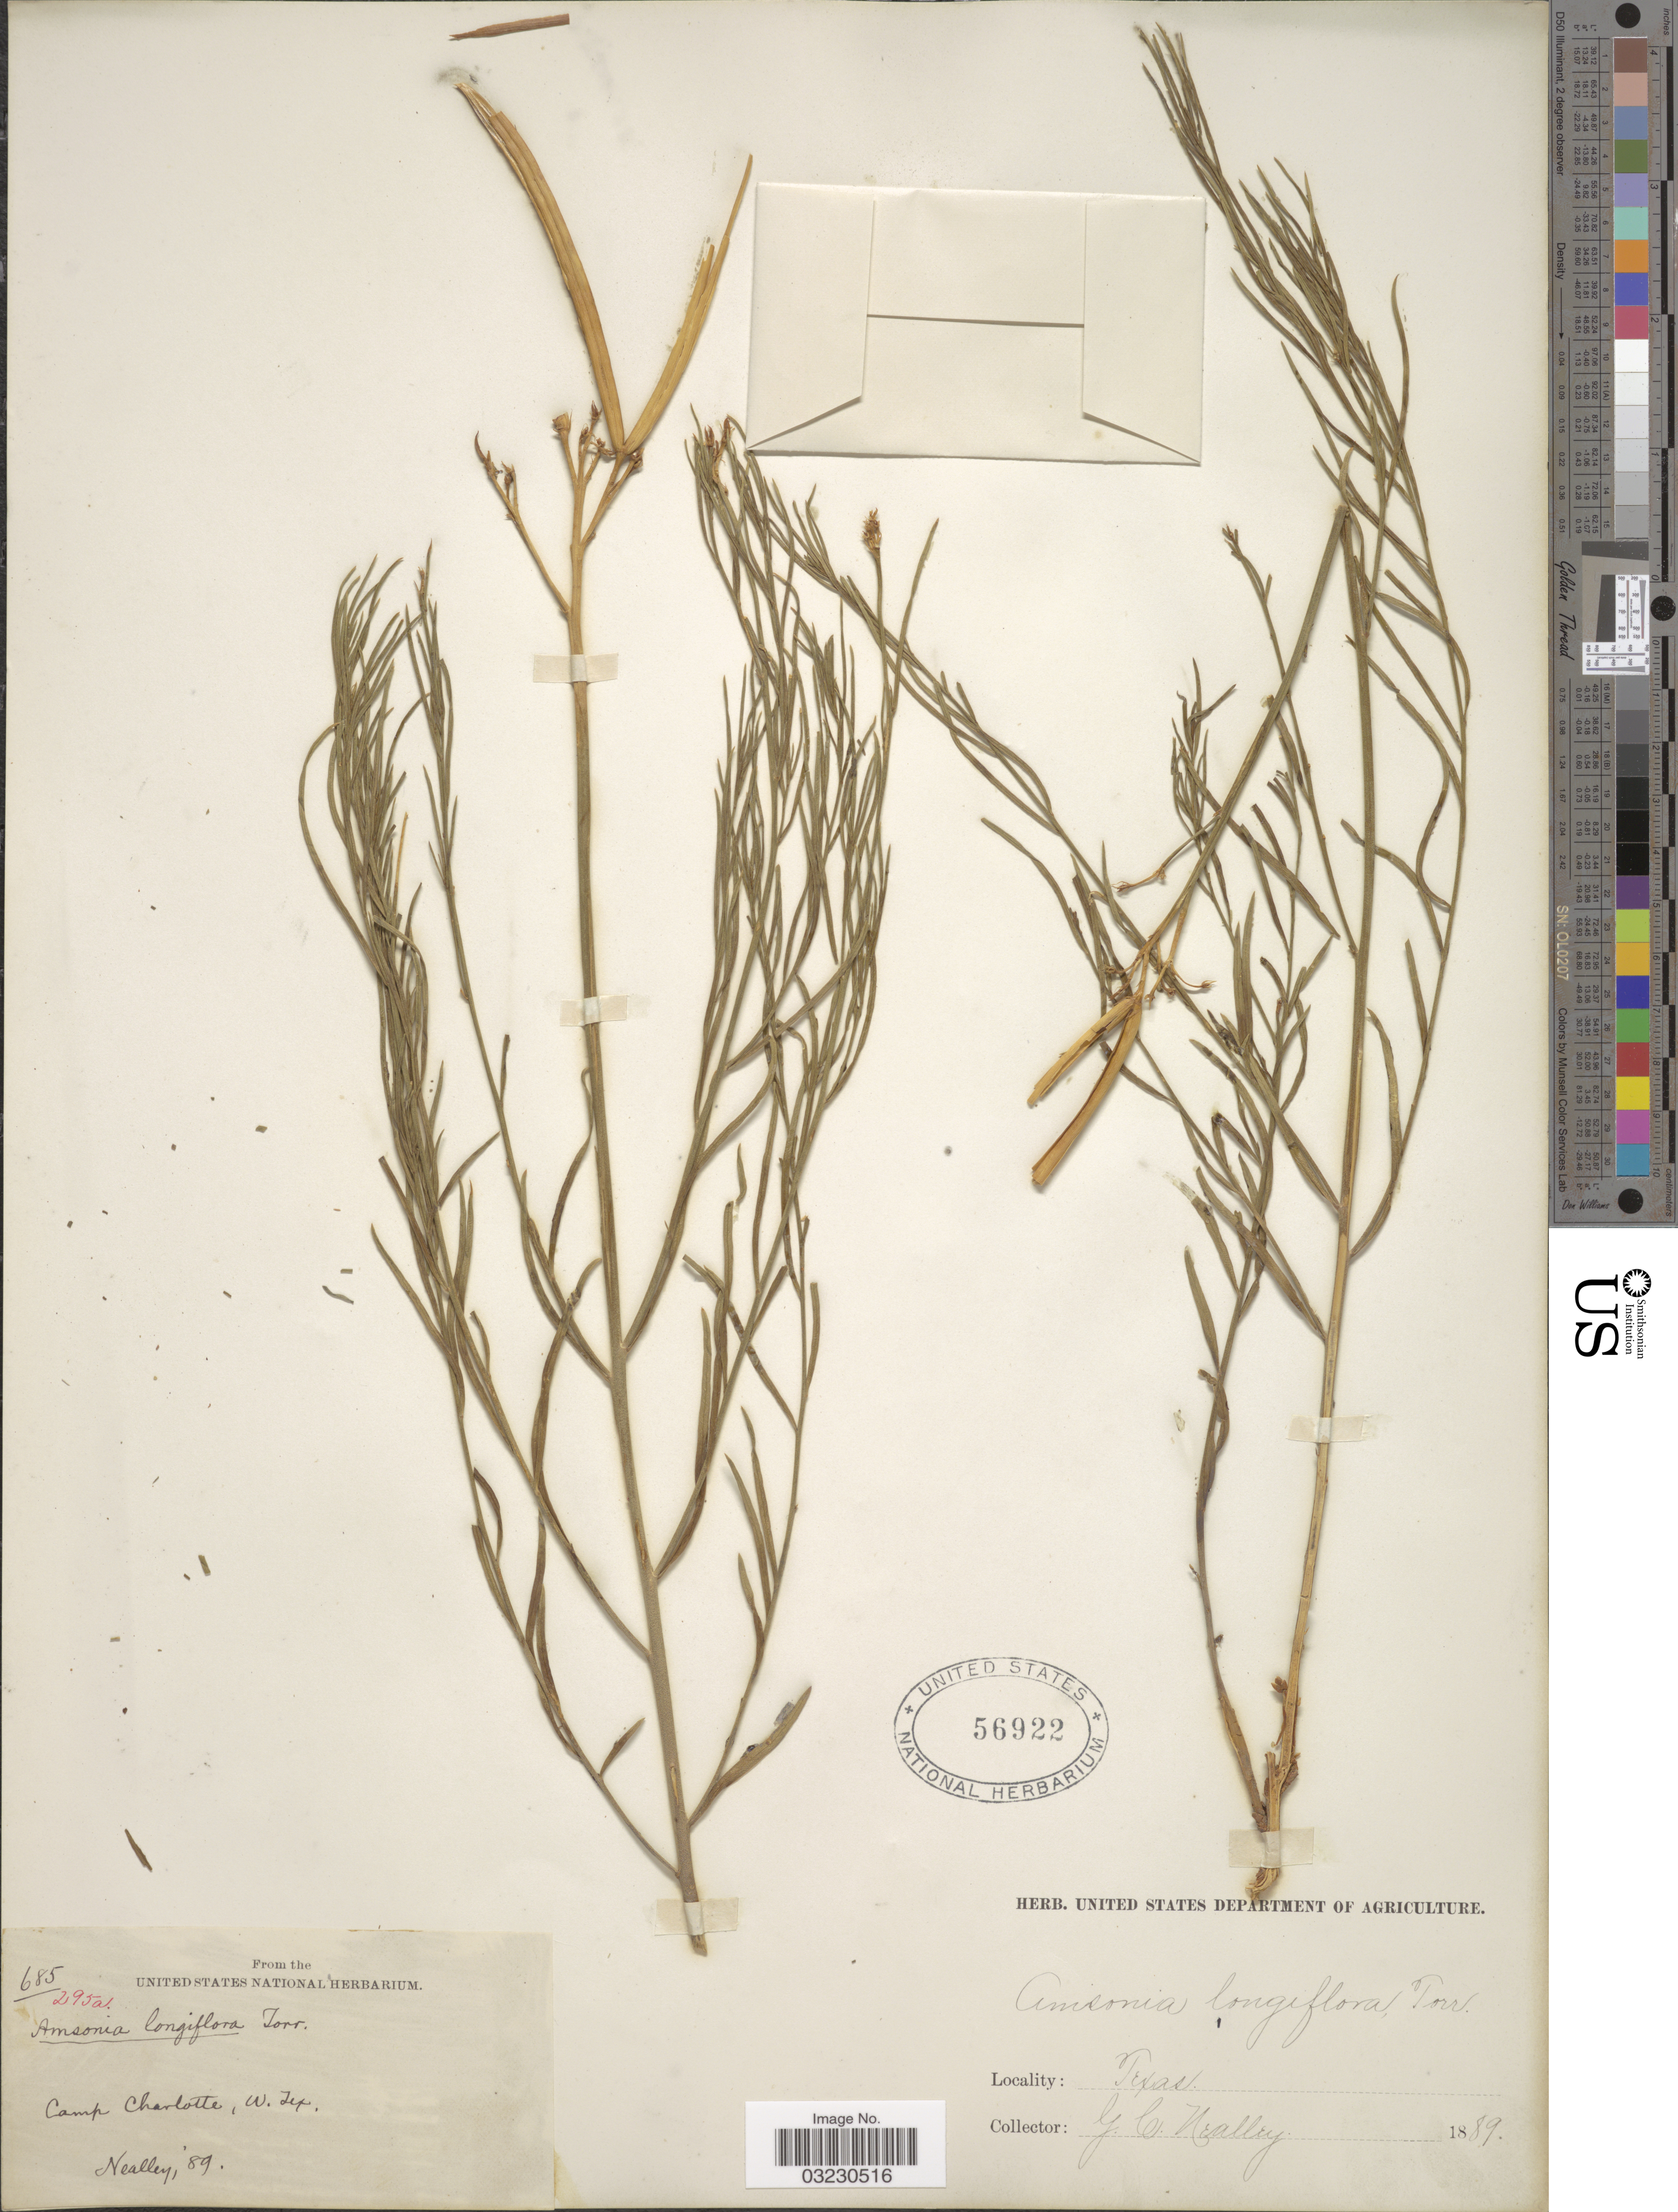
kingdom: Plantae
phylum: Tracheophyta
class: Magnoliopsida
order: Gentianales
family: Apocynaceae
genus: Amsonia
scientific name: Amsonia longiflora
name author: Torr.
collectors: G. C. Nealley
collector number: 685/295a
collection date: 1889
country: United States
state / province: Texas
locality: Camp Charlotte, W. Texas.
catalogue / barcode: US 56922